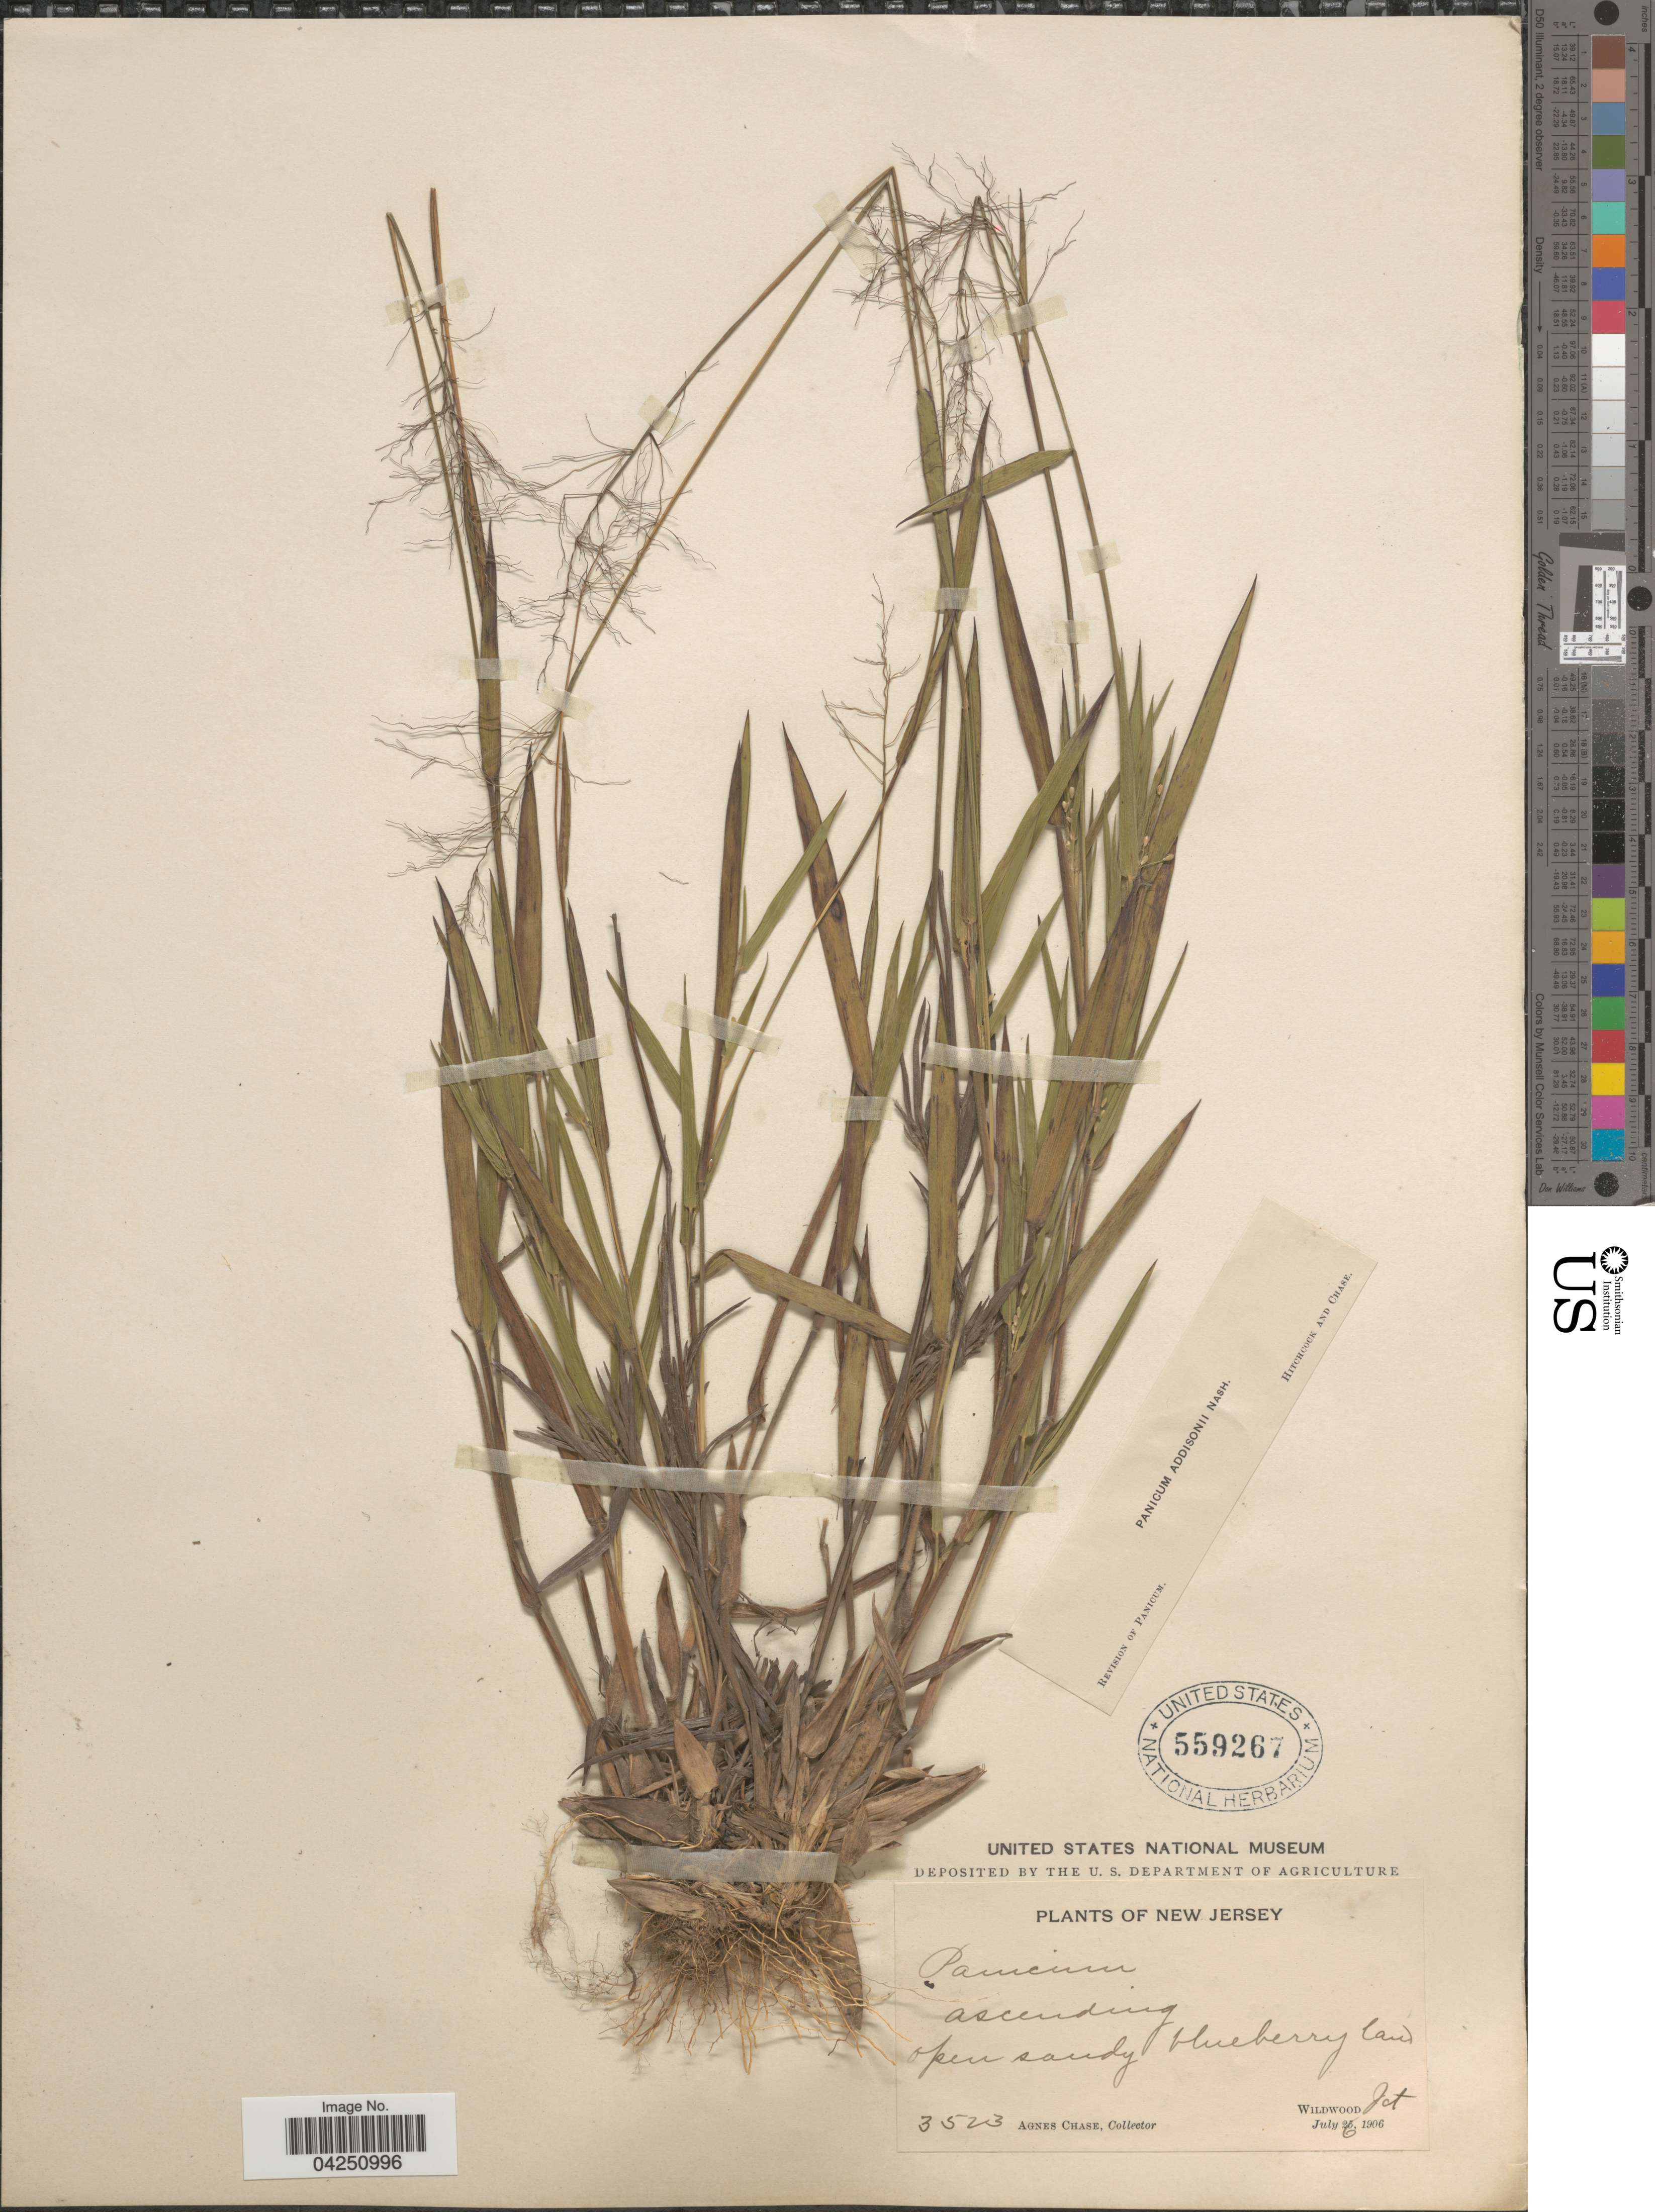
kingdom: Plantae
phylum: Tracheophyta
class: Liliopsida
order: Poales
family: Poaceae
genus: Dichanthelium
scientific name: Dichanthelium acuminatum var. acuminatum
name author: (Sw.) Gould & C.A. Clark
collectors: A. Chase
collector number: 3523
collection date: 1906-07-06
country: United States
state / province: New Jersey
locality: Wildwood Jct.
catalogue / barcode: US 559267